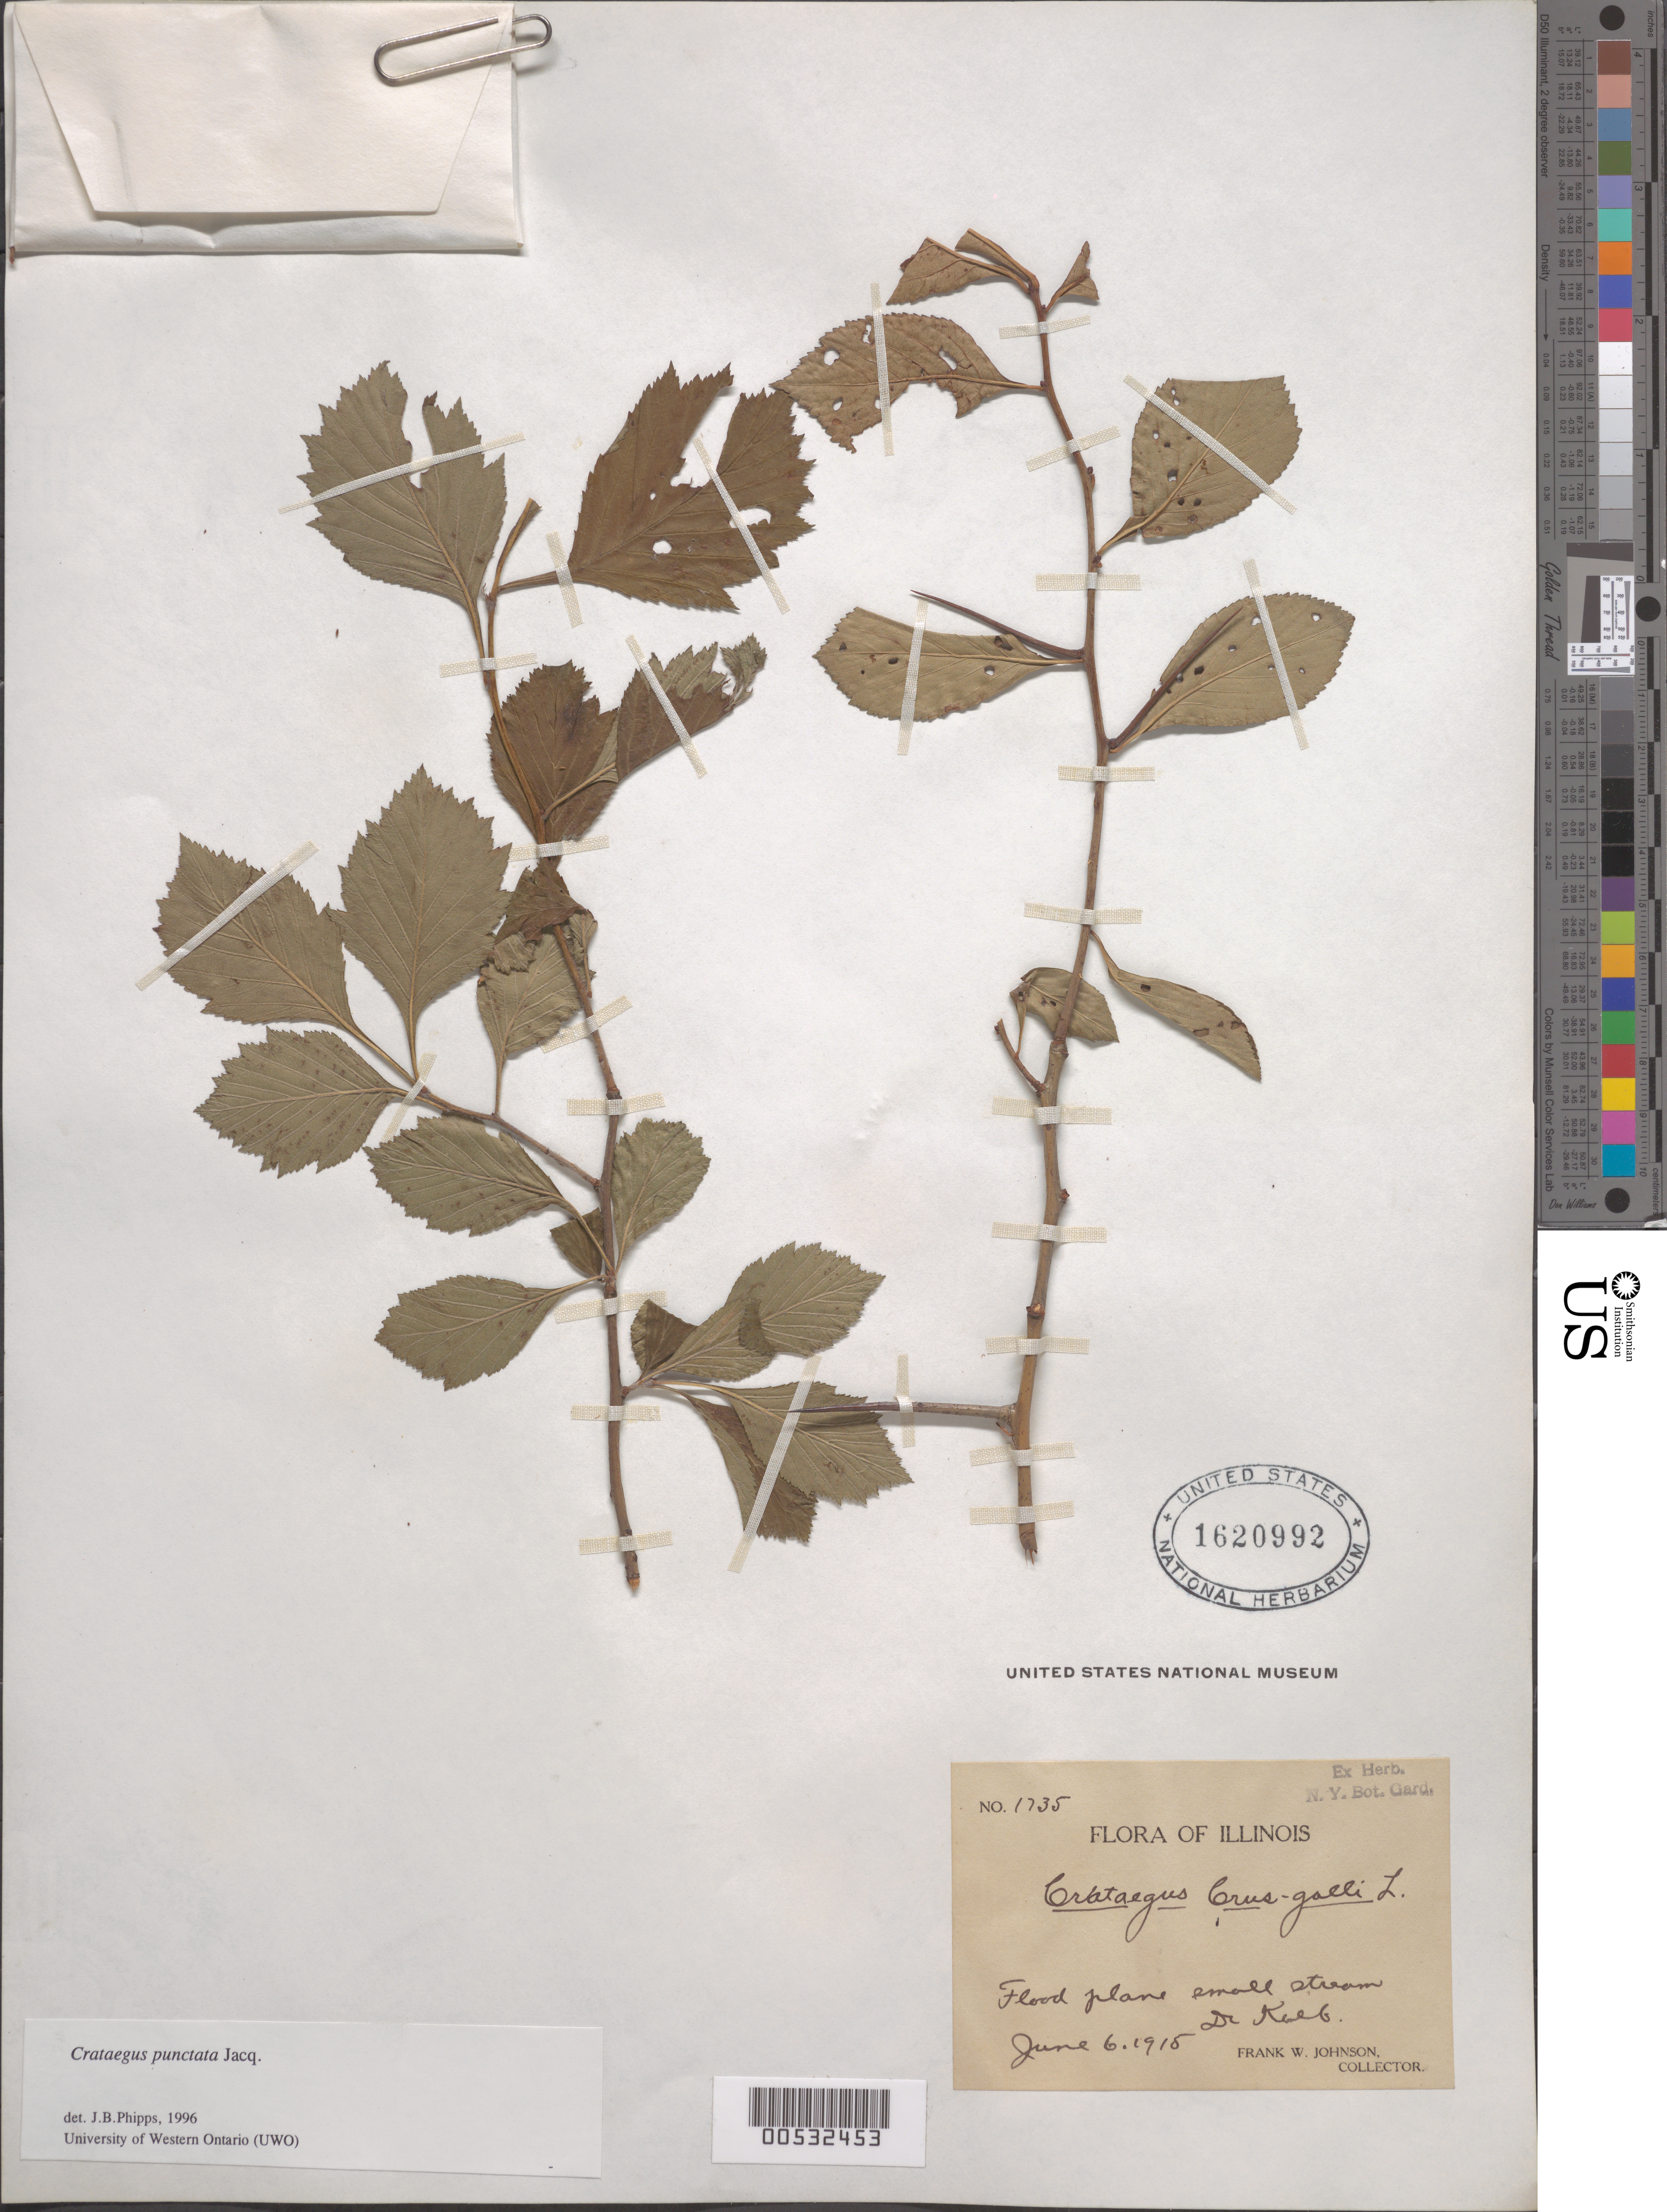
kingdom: Plantae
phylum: Tracheophyta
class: Magnoliopsida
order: Rosales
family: Rosaceae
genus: Crataegus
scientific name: Crataegus punctata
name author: Jacq.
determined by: Phipps, James B., (UWO), University of Western Ontario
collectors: F. W. Johnson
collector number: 1735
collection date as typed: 06 Jun 1915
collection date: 1915-06-06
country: United States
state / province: Illinois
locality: De Kalb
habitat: Flood plain, small stream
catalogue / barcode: US 1620992